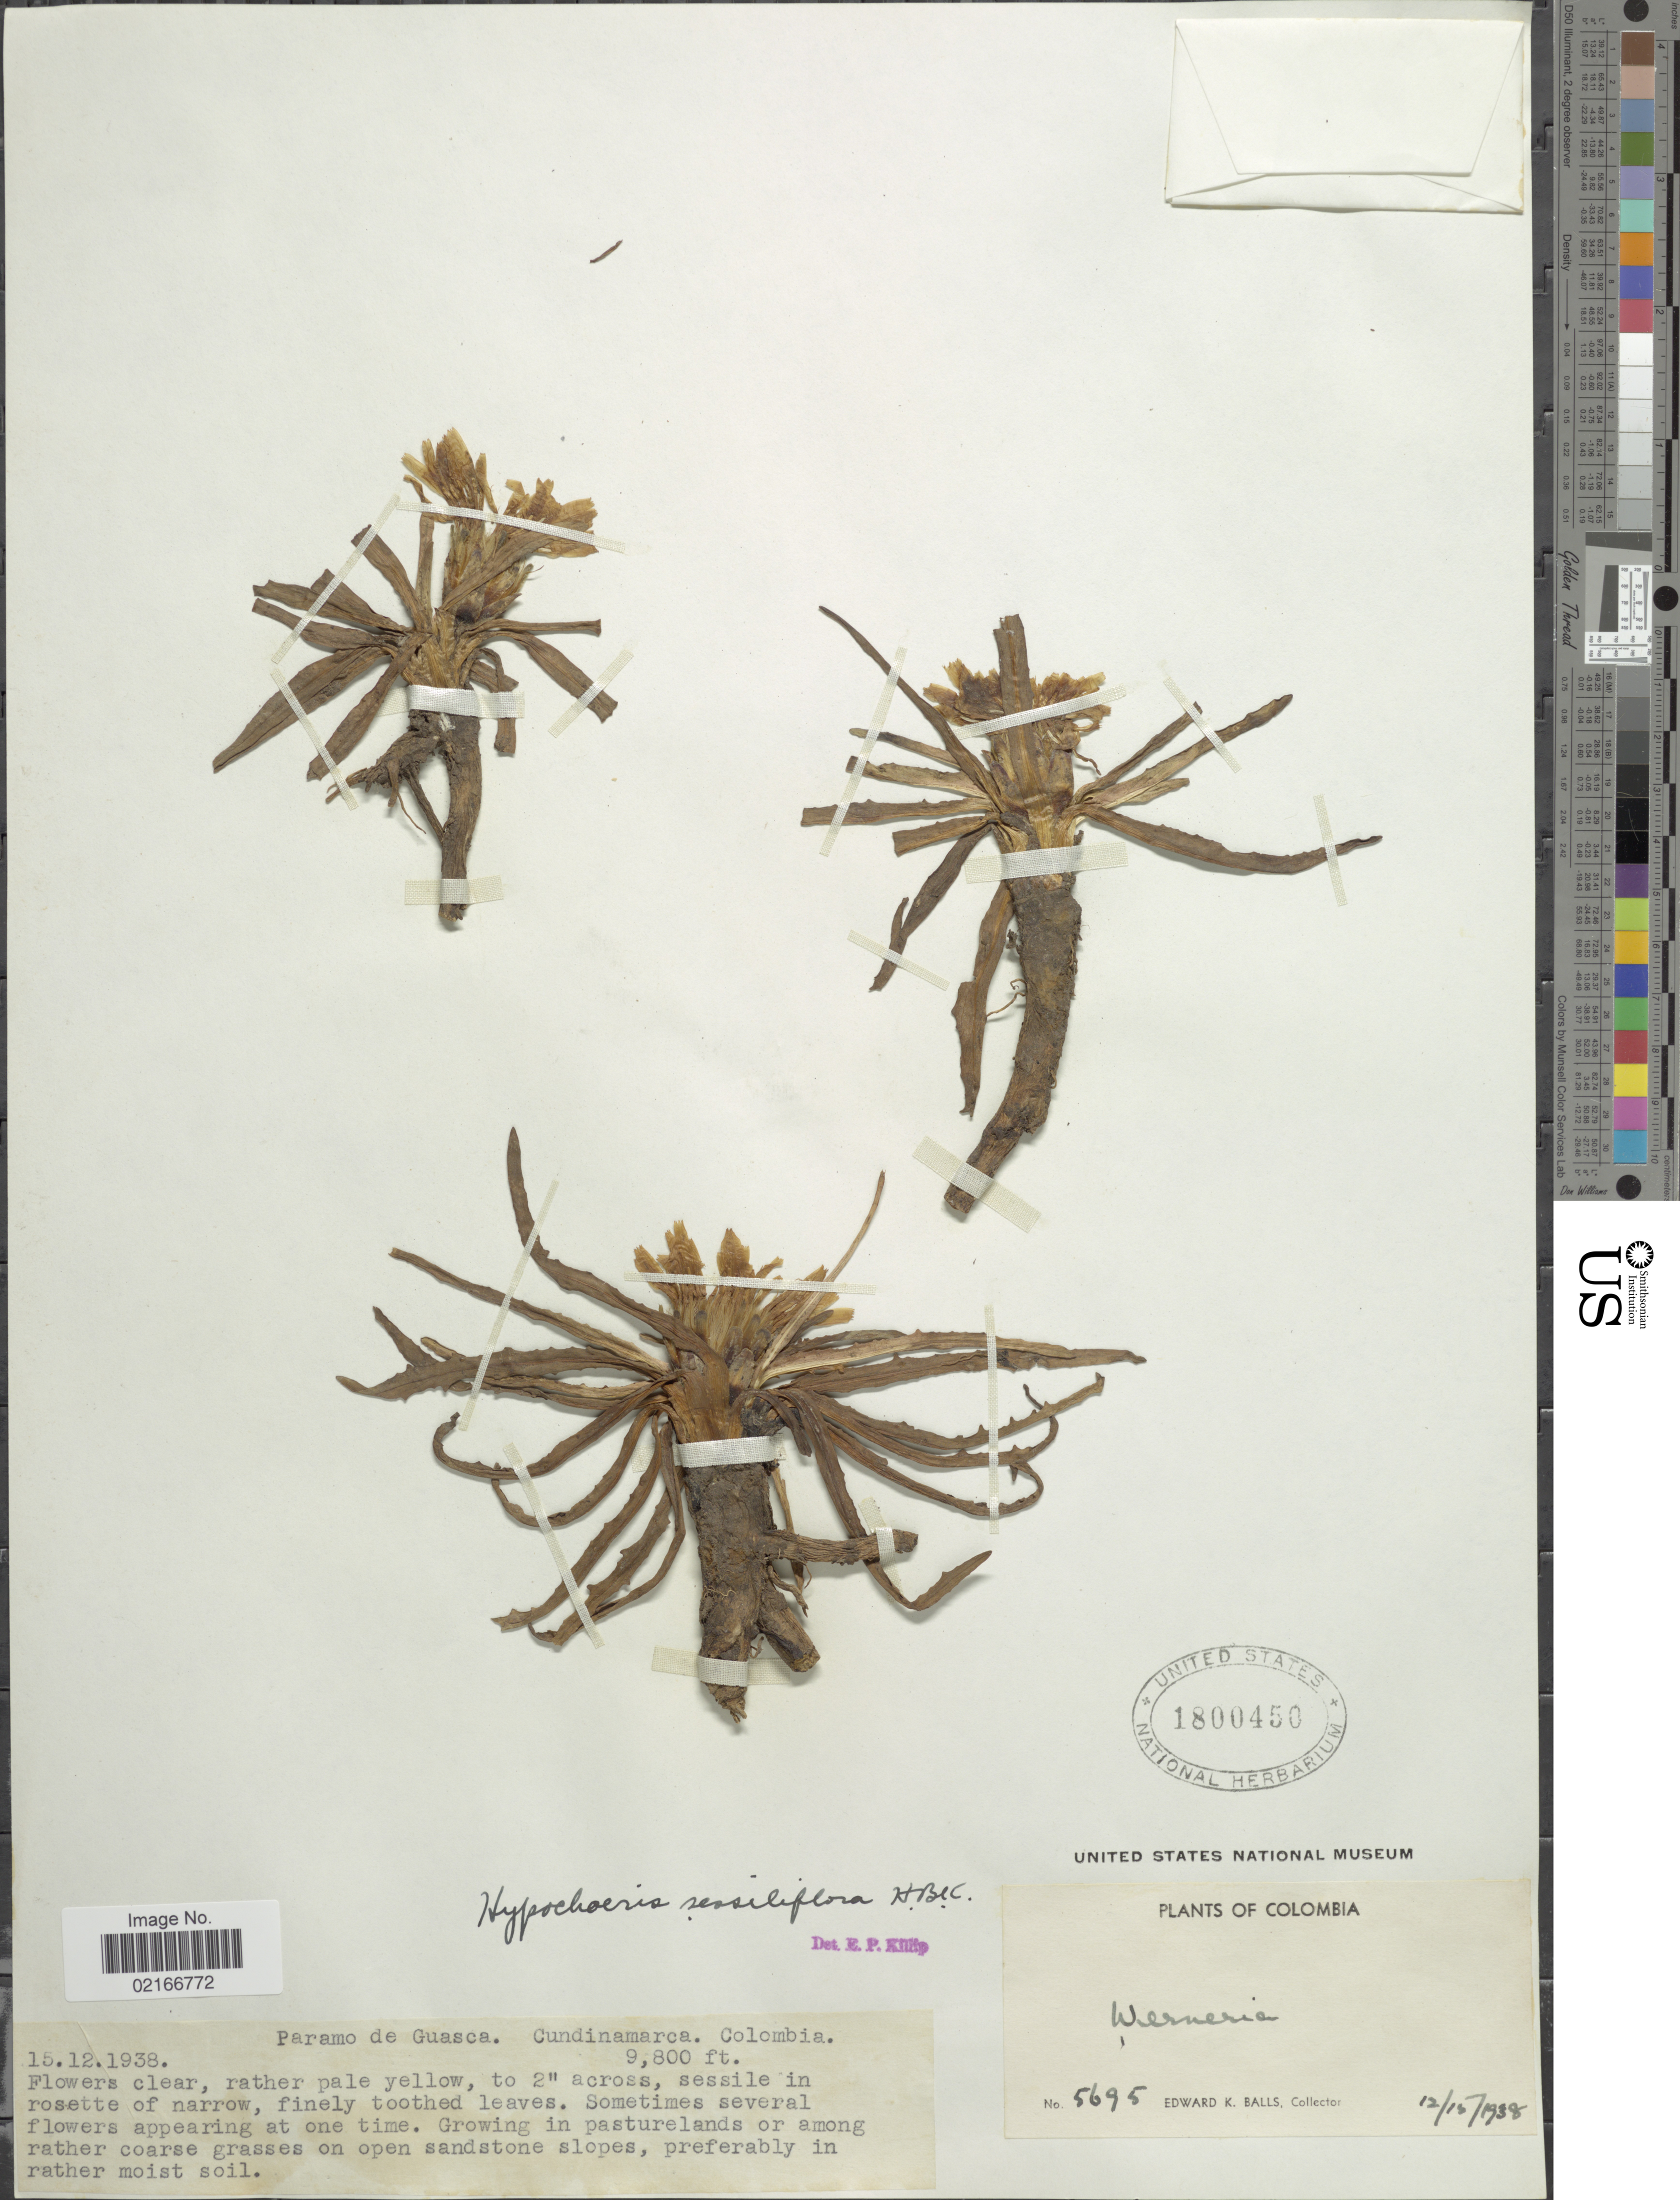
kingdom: Plantae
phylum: Tracheophyta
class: Magnoliopsida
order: Asterales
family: Asteraceae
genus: Hypochaeris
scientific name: Hypochaeris sessiflora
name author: Kunth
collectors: E. K. Balls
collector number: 5695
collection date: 1938-12-15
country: Colombia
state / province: Cundinamarca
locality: Paramo de Guasca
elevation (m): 2987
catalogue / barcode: US 1800450